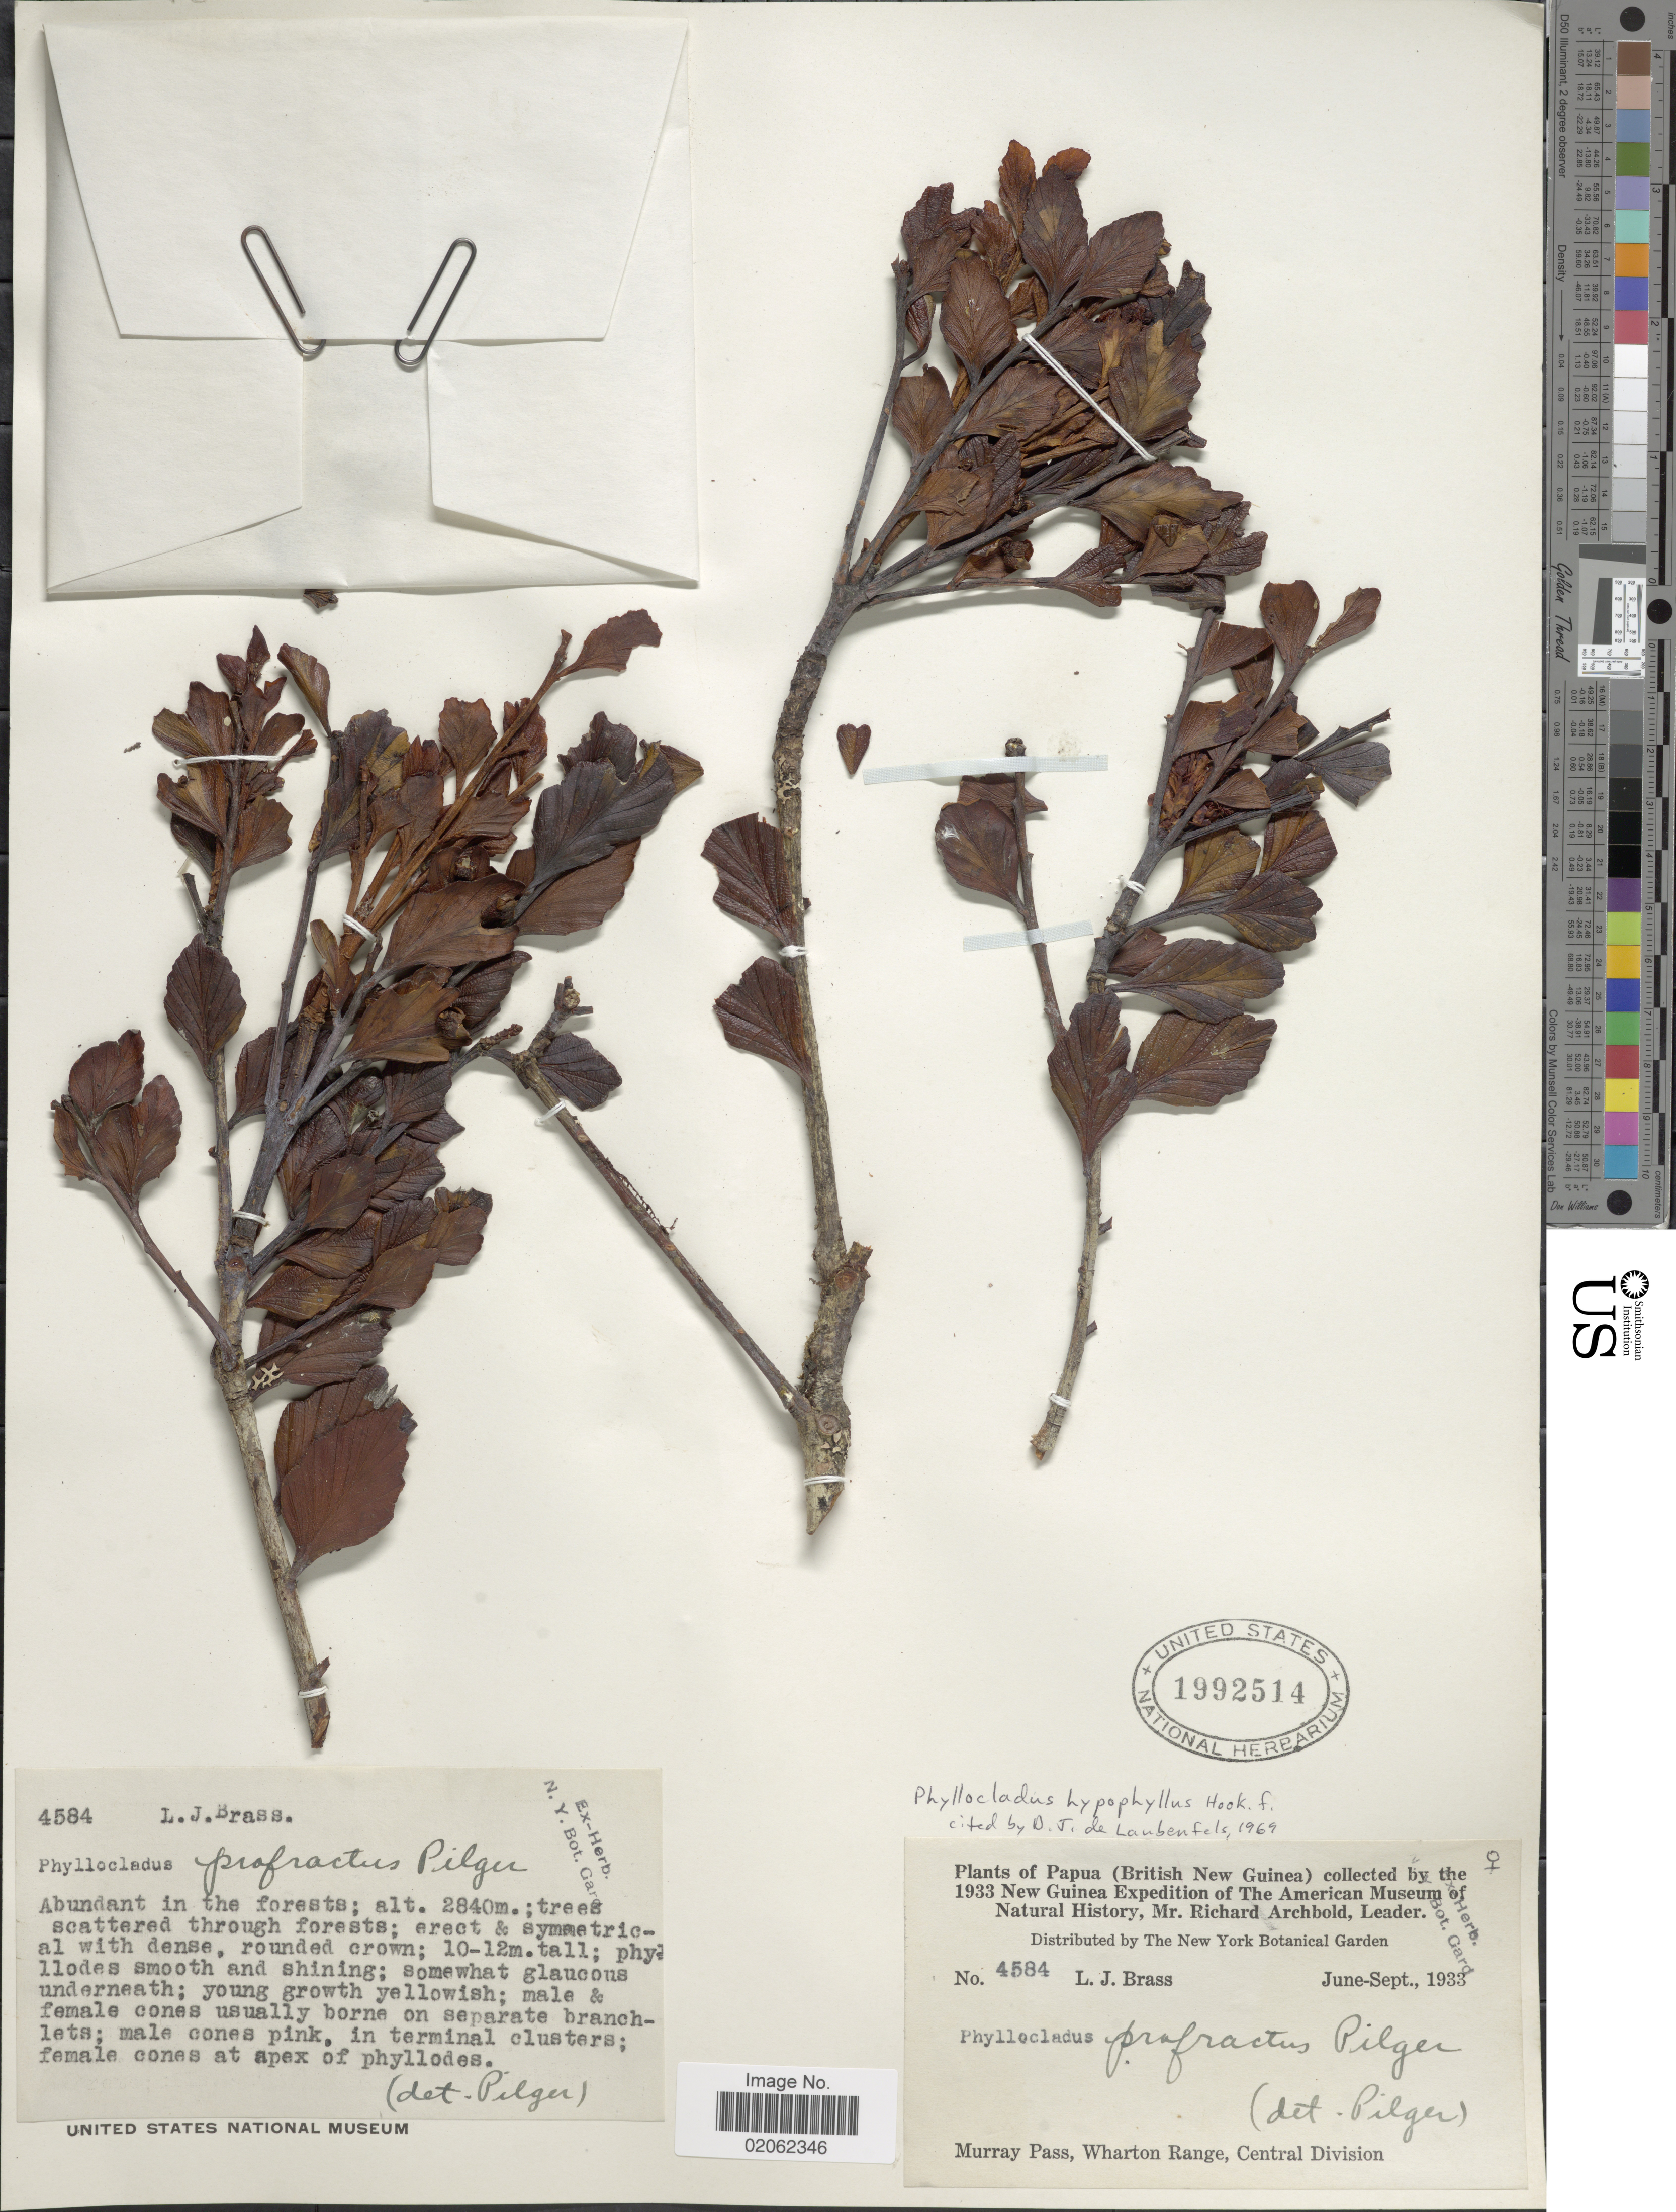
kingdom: Plantae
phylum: Tracheophyta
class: Pinopsida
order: Pinales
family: Phyllocladaceae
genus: Phyllocladus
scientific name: Phyllocladus hypophyllus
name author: Hook. f.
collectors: L. J. Brass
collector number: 4584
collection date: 1933-06/1933-09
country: Papua New Guinea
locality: (Biritish New Guinea), Murray Pass, Wharton Range, Central Division, Abundant in the forests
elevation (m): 2840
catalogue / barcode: US 1992514